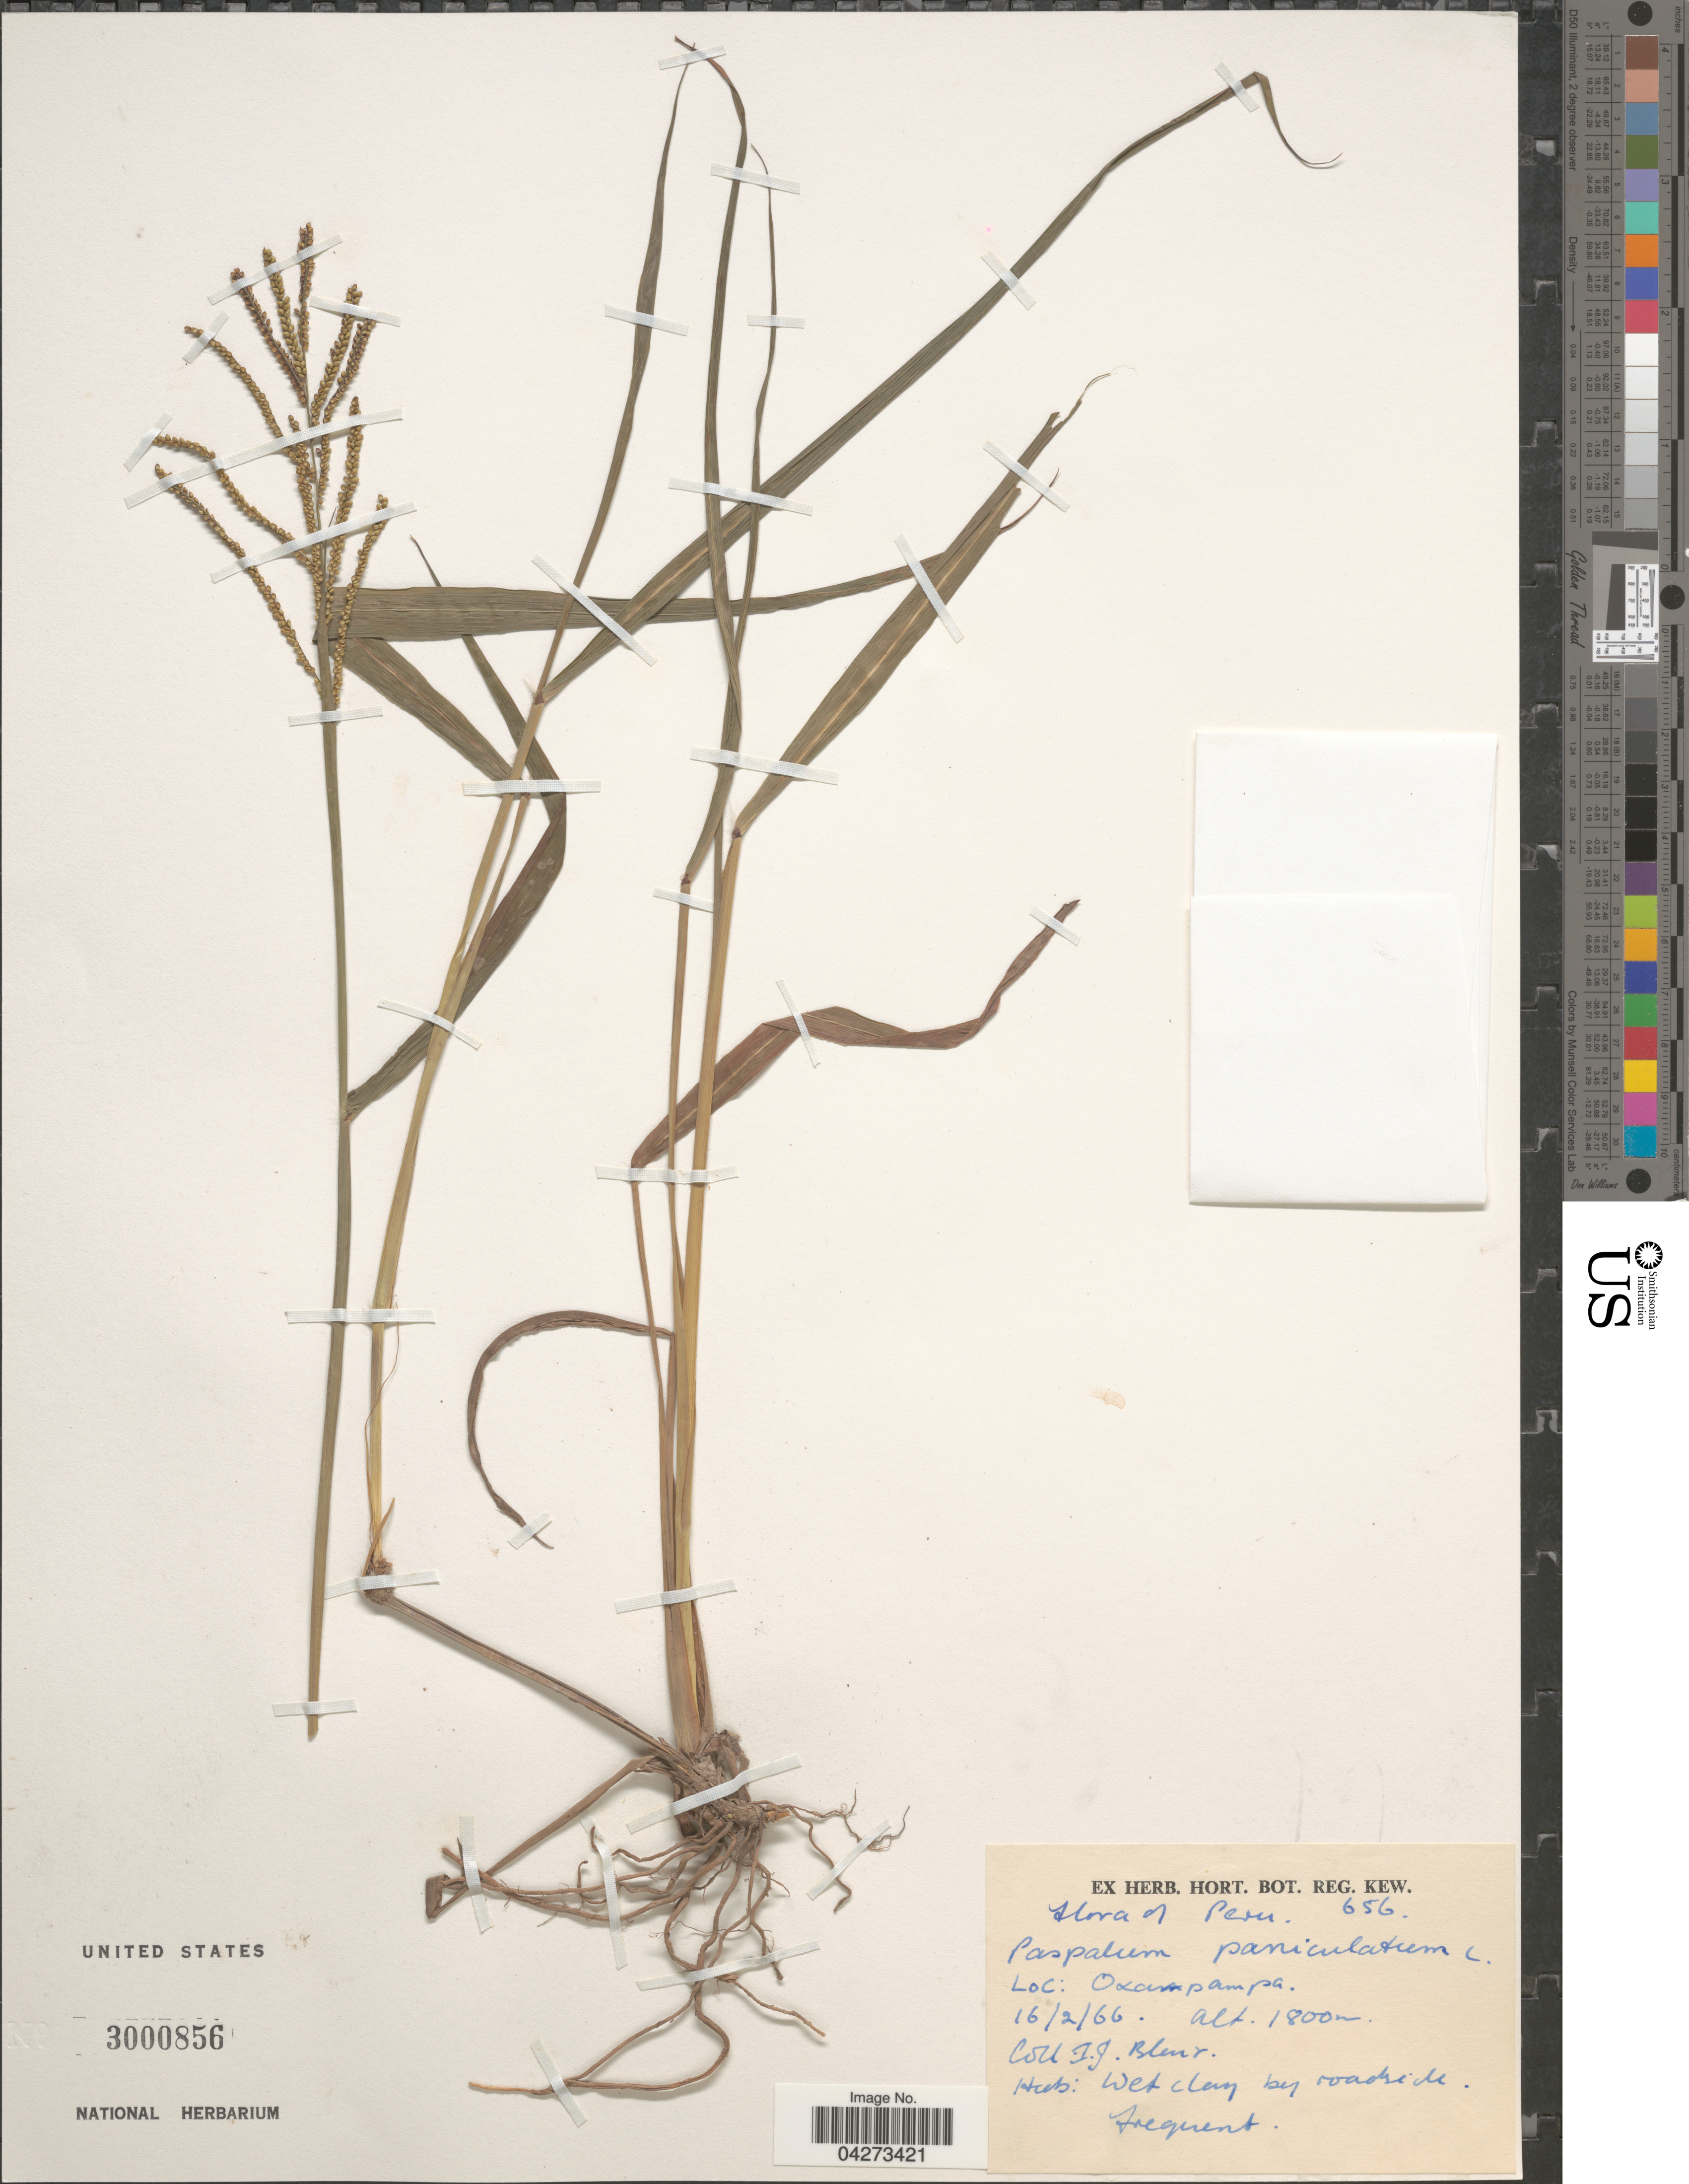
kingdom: Plantae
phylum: Tracheophyta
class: Liliopsida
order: Poales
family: Poaceae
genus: Paspalum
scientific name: Paspalum paniculatum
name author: L.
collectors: I. Blair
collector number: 656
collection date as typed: Transcribed d/m/y: 16/2/66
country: Peru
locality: Oxapampa.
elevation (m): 1800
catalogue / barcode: US 3000856